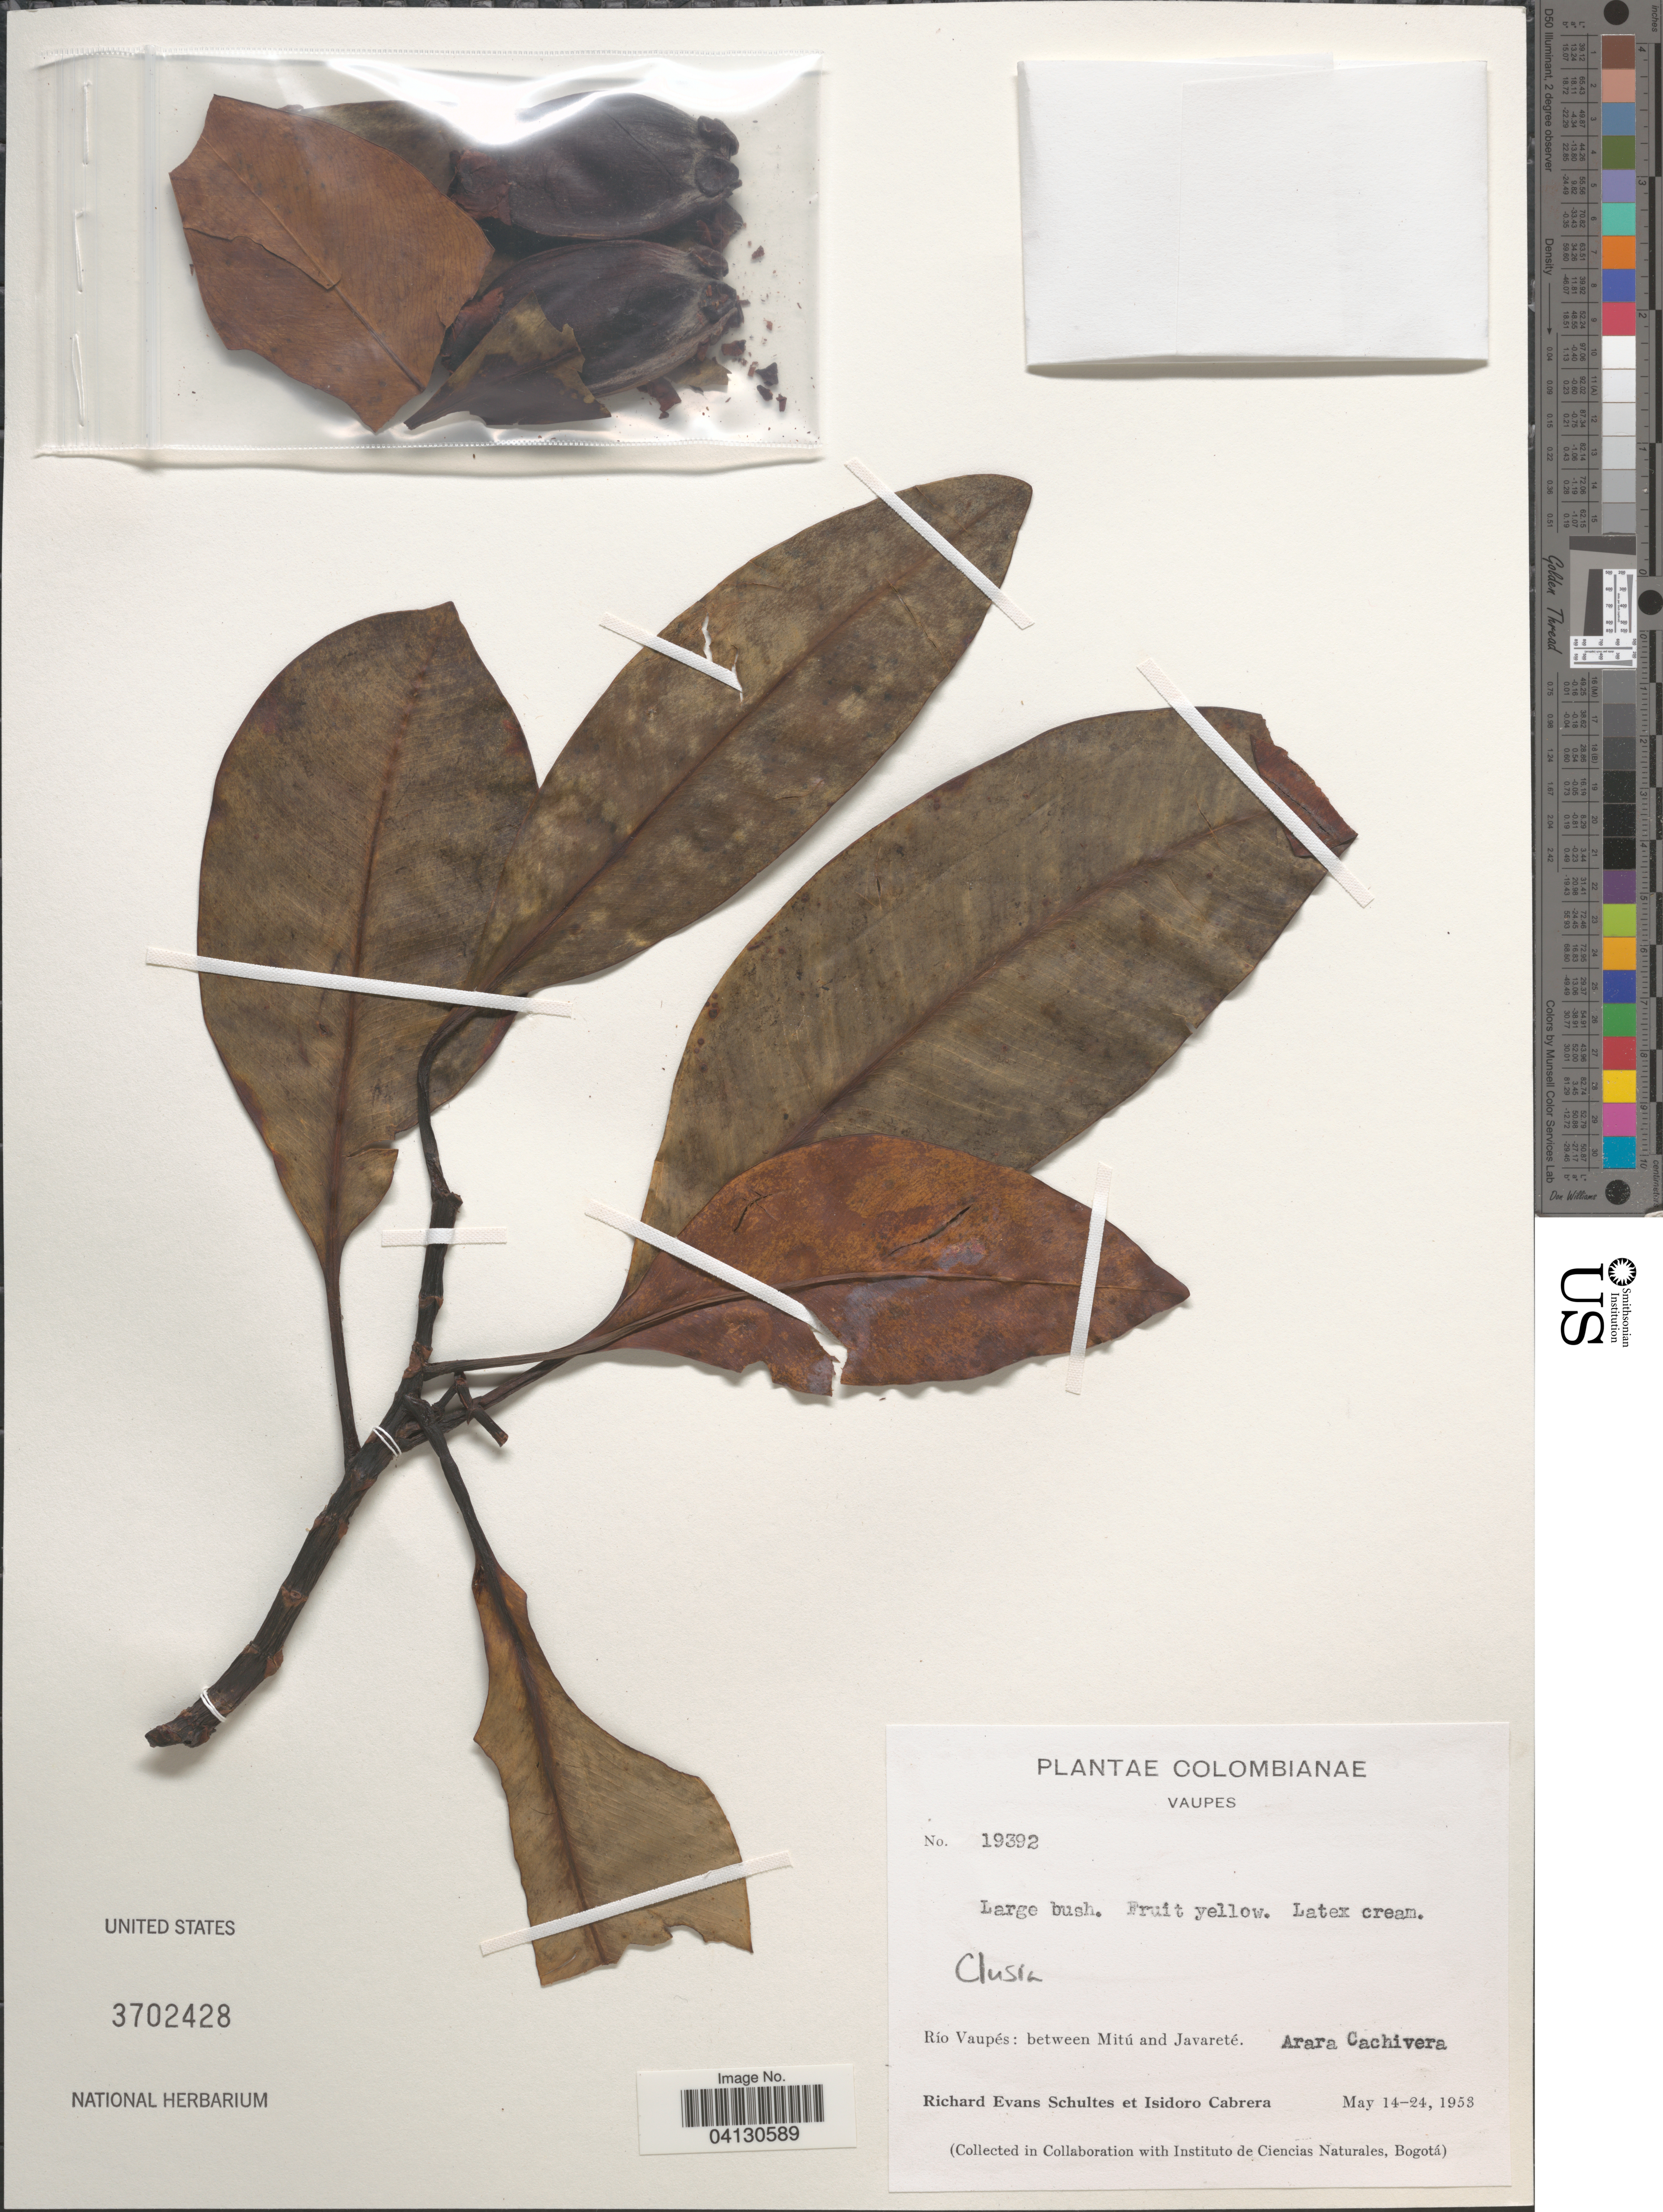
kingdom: Plantae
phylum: Tracheophyta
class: Magnoliopsida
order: Malpighiales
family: Clusiaceae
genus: Clusia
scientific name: Clusia sp.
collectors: R. E. Schultes & I. Cabrera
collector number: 19392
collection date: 1953-05-14/1953-05-24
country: Colombia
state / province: Vaupés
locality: Río Vaupés: between Mitú and Javareté. Arara Cachivera.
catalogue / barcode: US 3702428